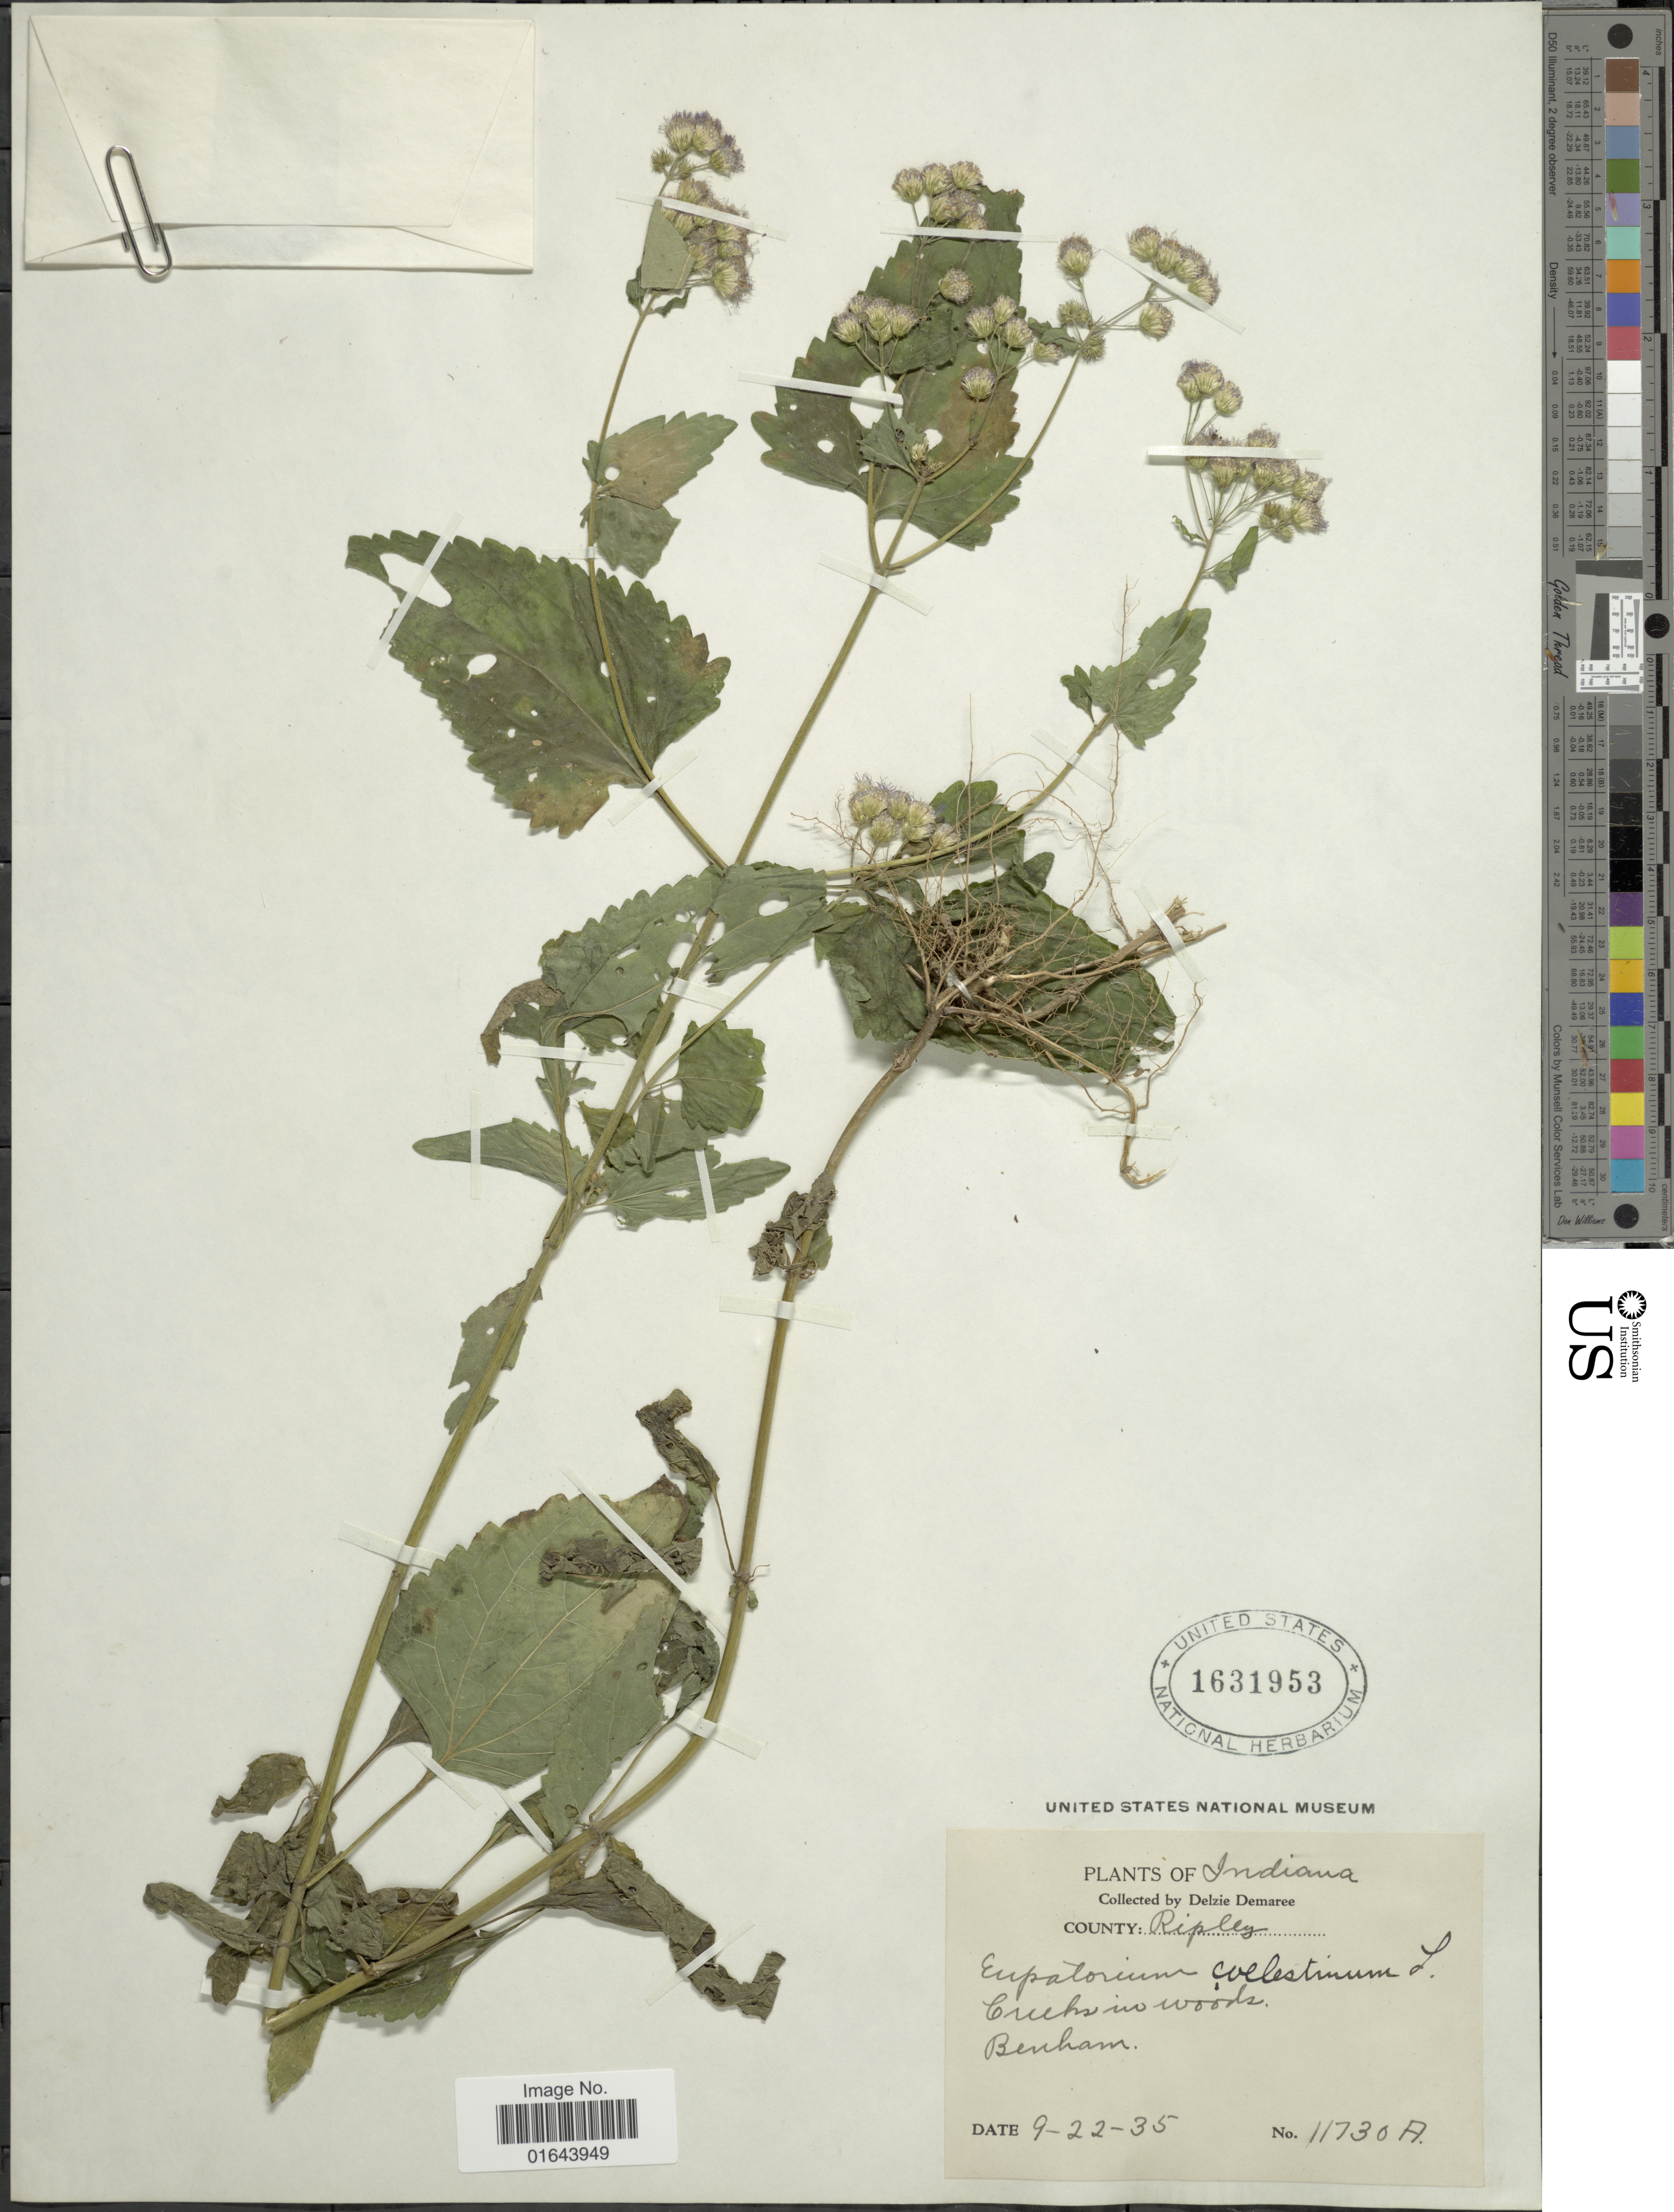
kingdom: Plantae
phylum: Tracheophyta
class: Magnoliopsida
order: Asterales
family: Asteraceae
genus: Conoclinium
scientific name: Conoclinium coelestinum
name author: (L.) DC.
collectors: D. Demaree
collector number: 11730A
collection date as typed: Transcribed d/m/y: 22/9/35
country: United States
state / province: Indiana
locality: County: Ripley. Benham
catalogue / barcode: US 1631953